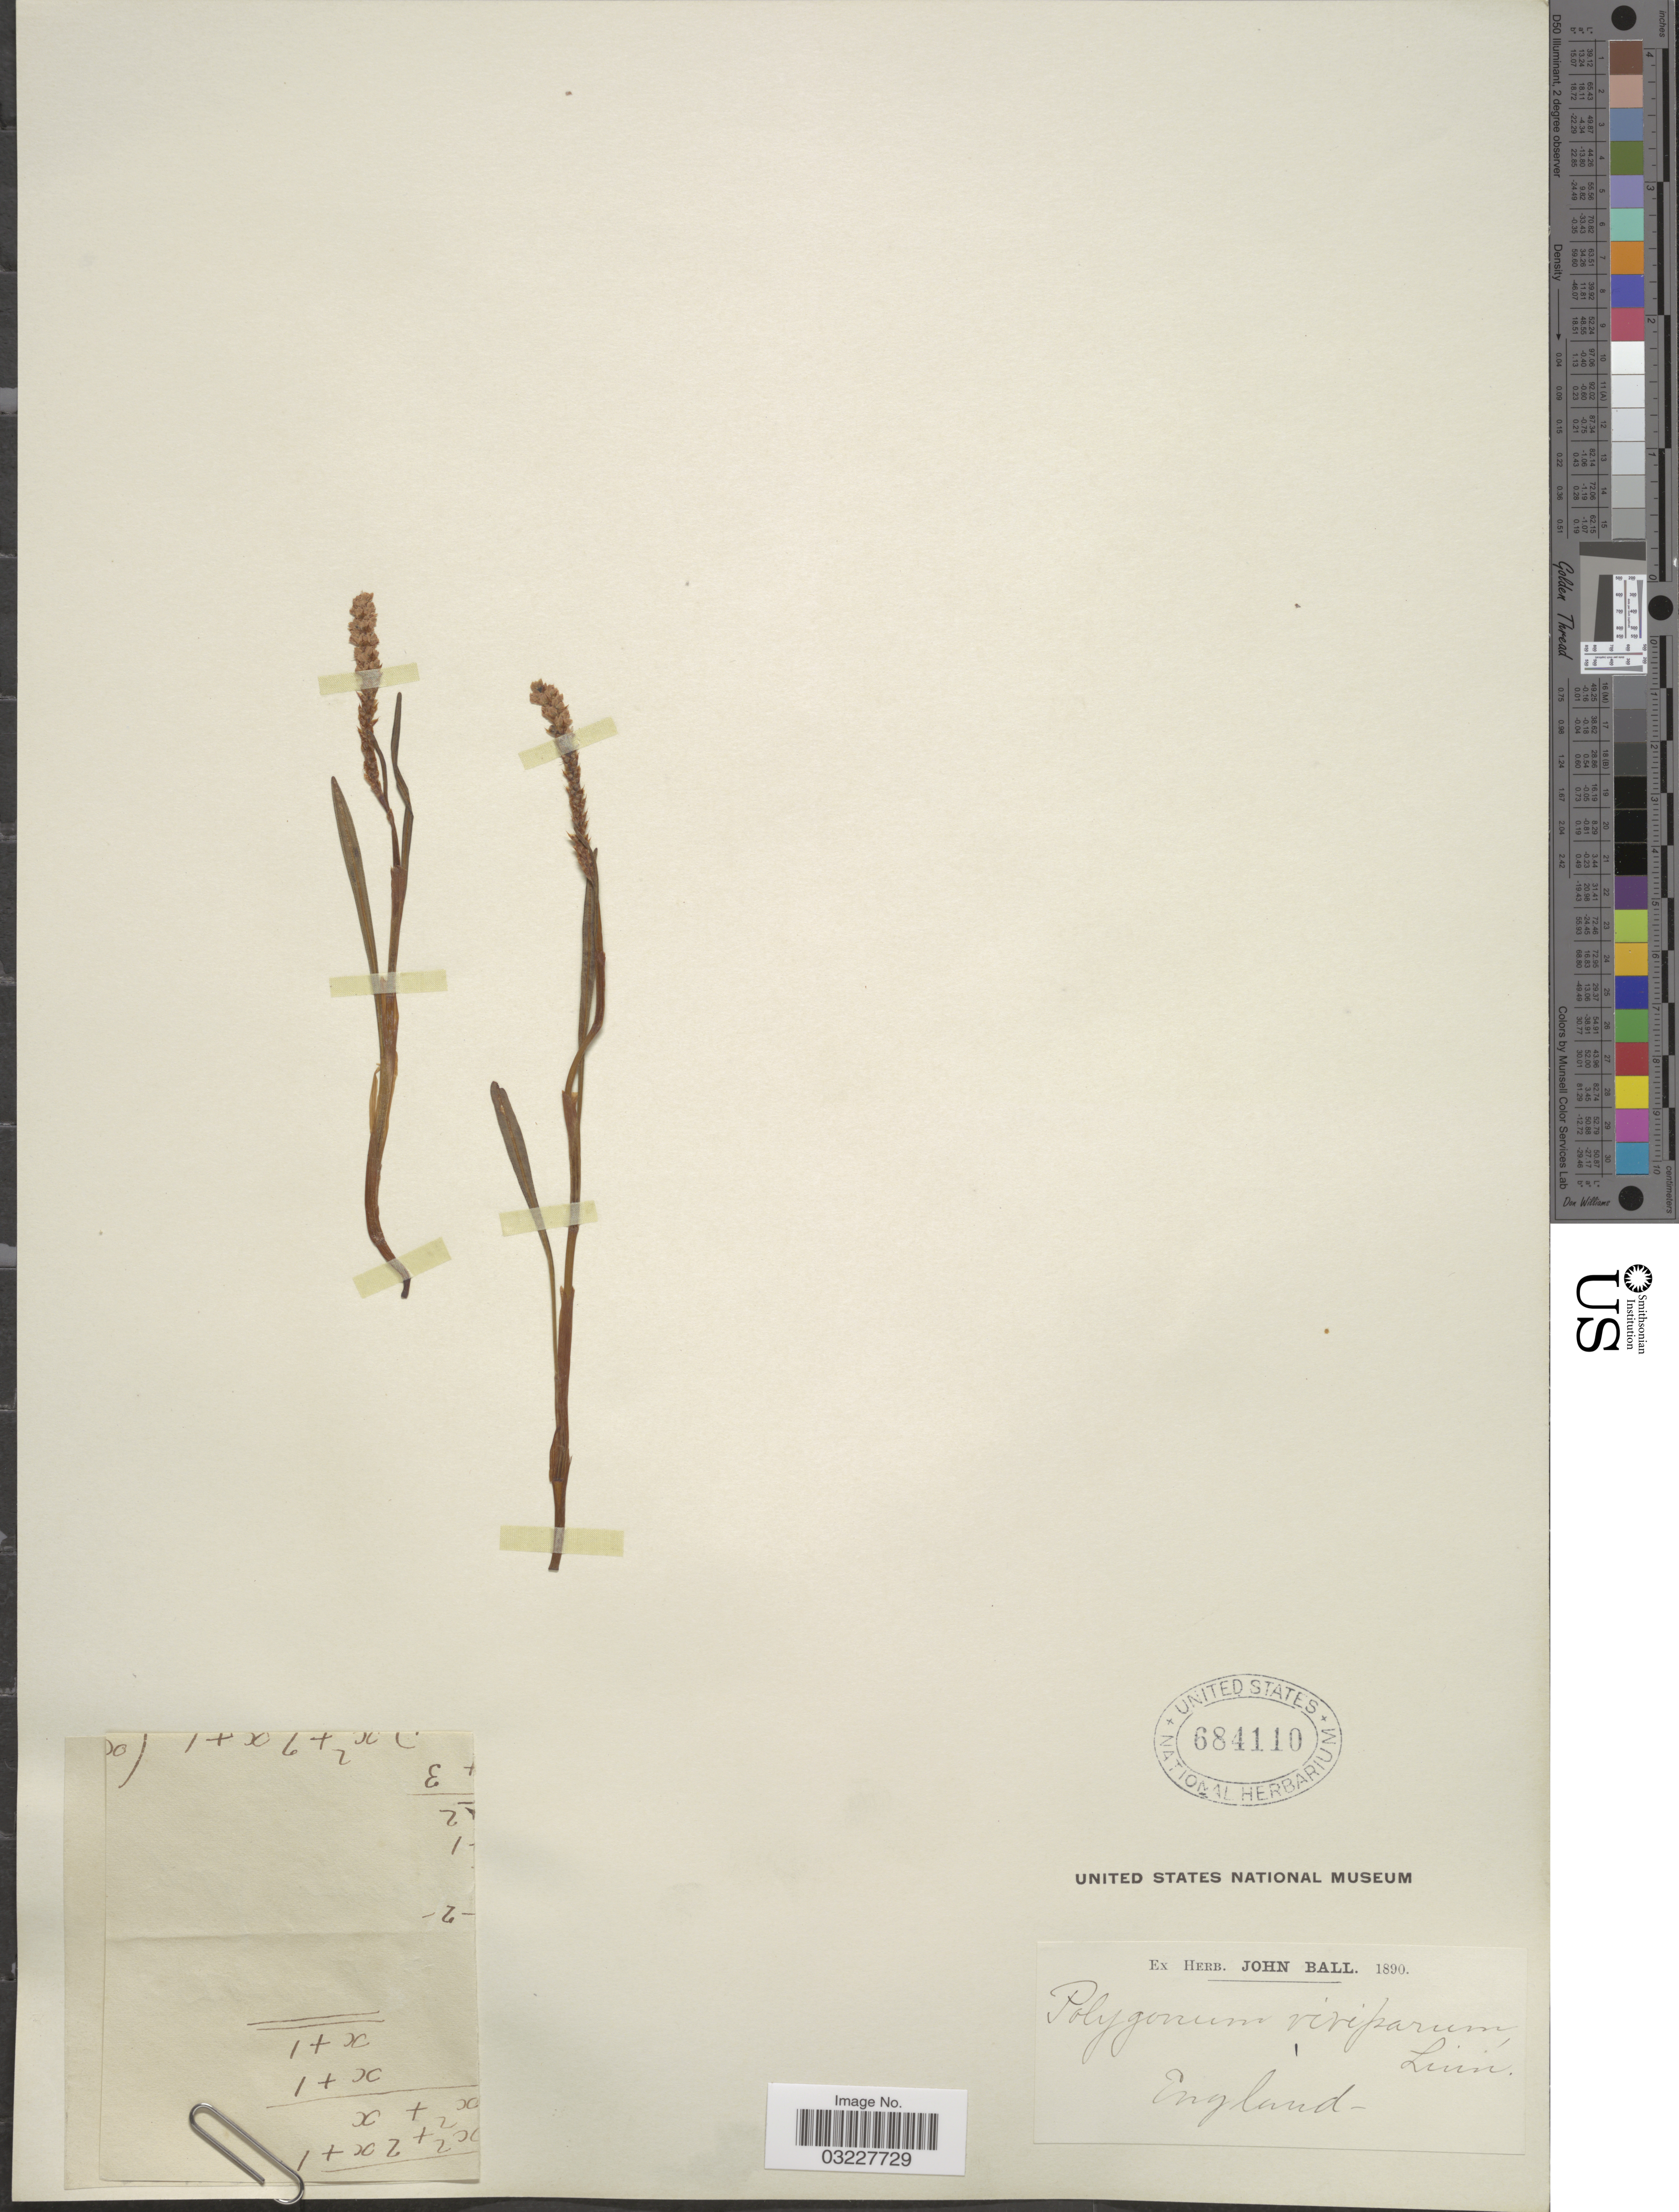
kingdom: Plantae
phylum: Tracheophyta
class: Magnoliopsida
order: Caryophyllales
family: Polygonaceae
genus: Bistorta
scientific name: Bistorta vivipara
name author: (L.) Delarbre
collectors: ex herb. John Ball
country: United Kingdom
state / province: England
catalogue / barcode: US 684110